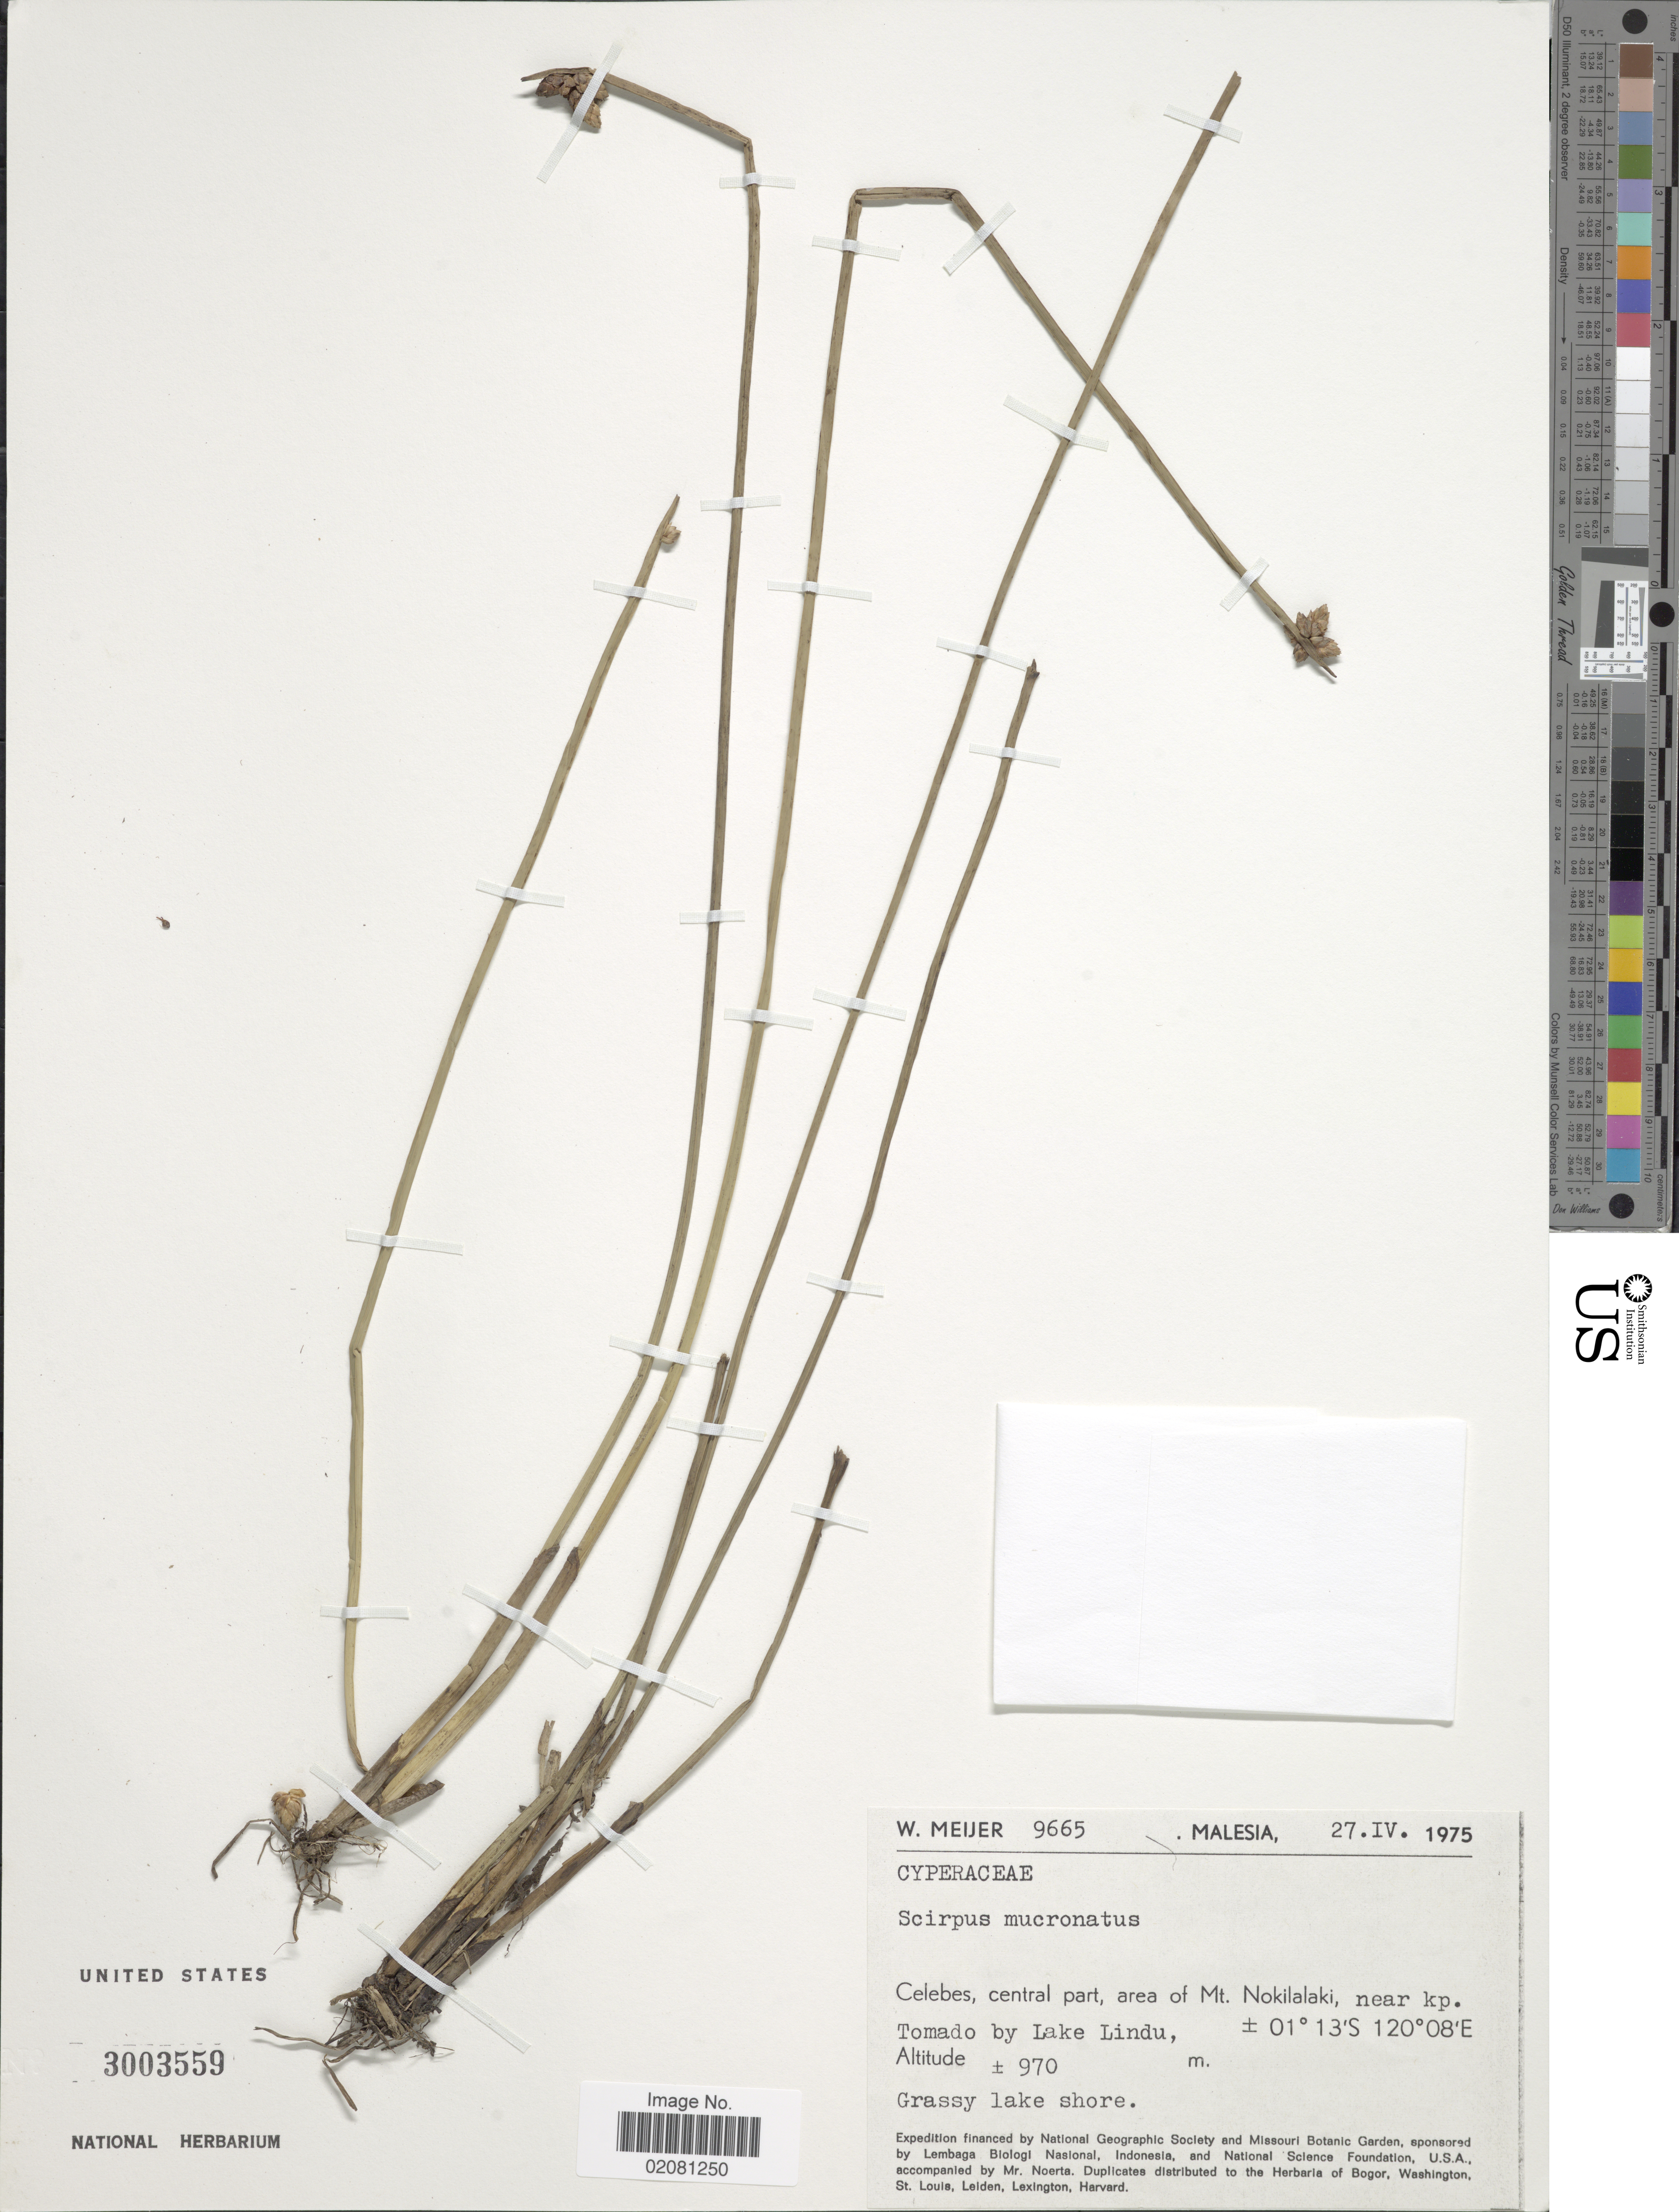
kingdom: Plantae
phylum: Tracheophyta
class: Liliopsida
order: Poales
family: Cyperaceae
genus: Schoenoplectiella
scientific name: Schoenoplectiella mucronata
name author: (L.) Jung & Choi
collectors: W. Meijer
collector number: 9665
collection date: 1975-04-27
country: Malaysia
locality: Celebes, central part, area of Mt. Nokilalaki, near kp. Tomado by Lake Lindu, Malesia.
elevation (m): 970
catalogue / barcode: US 3003559